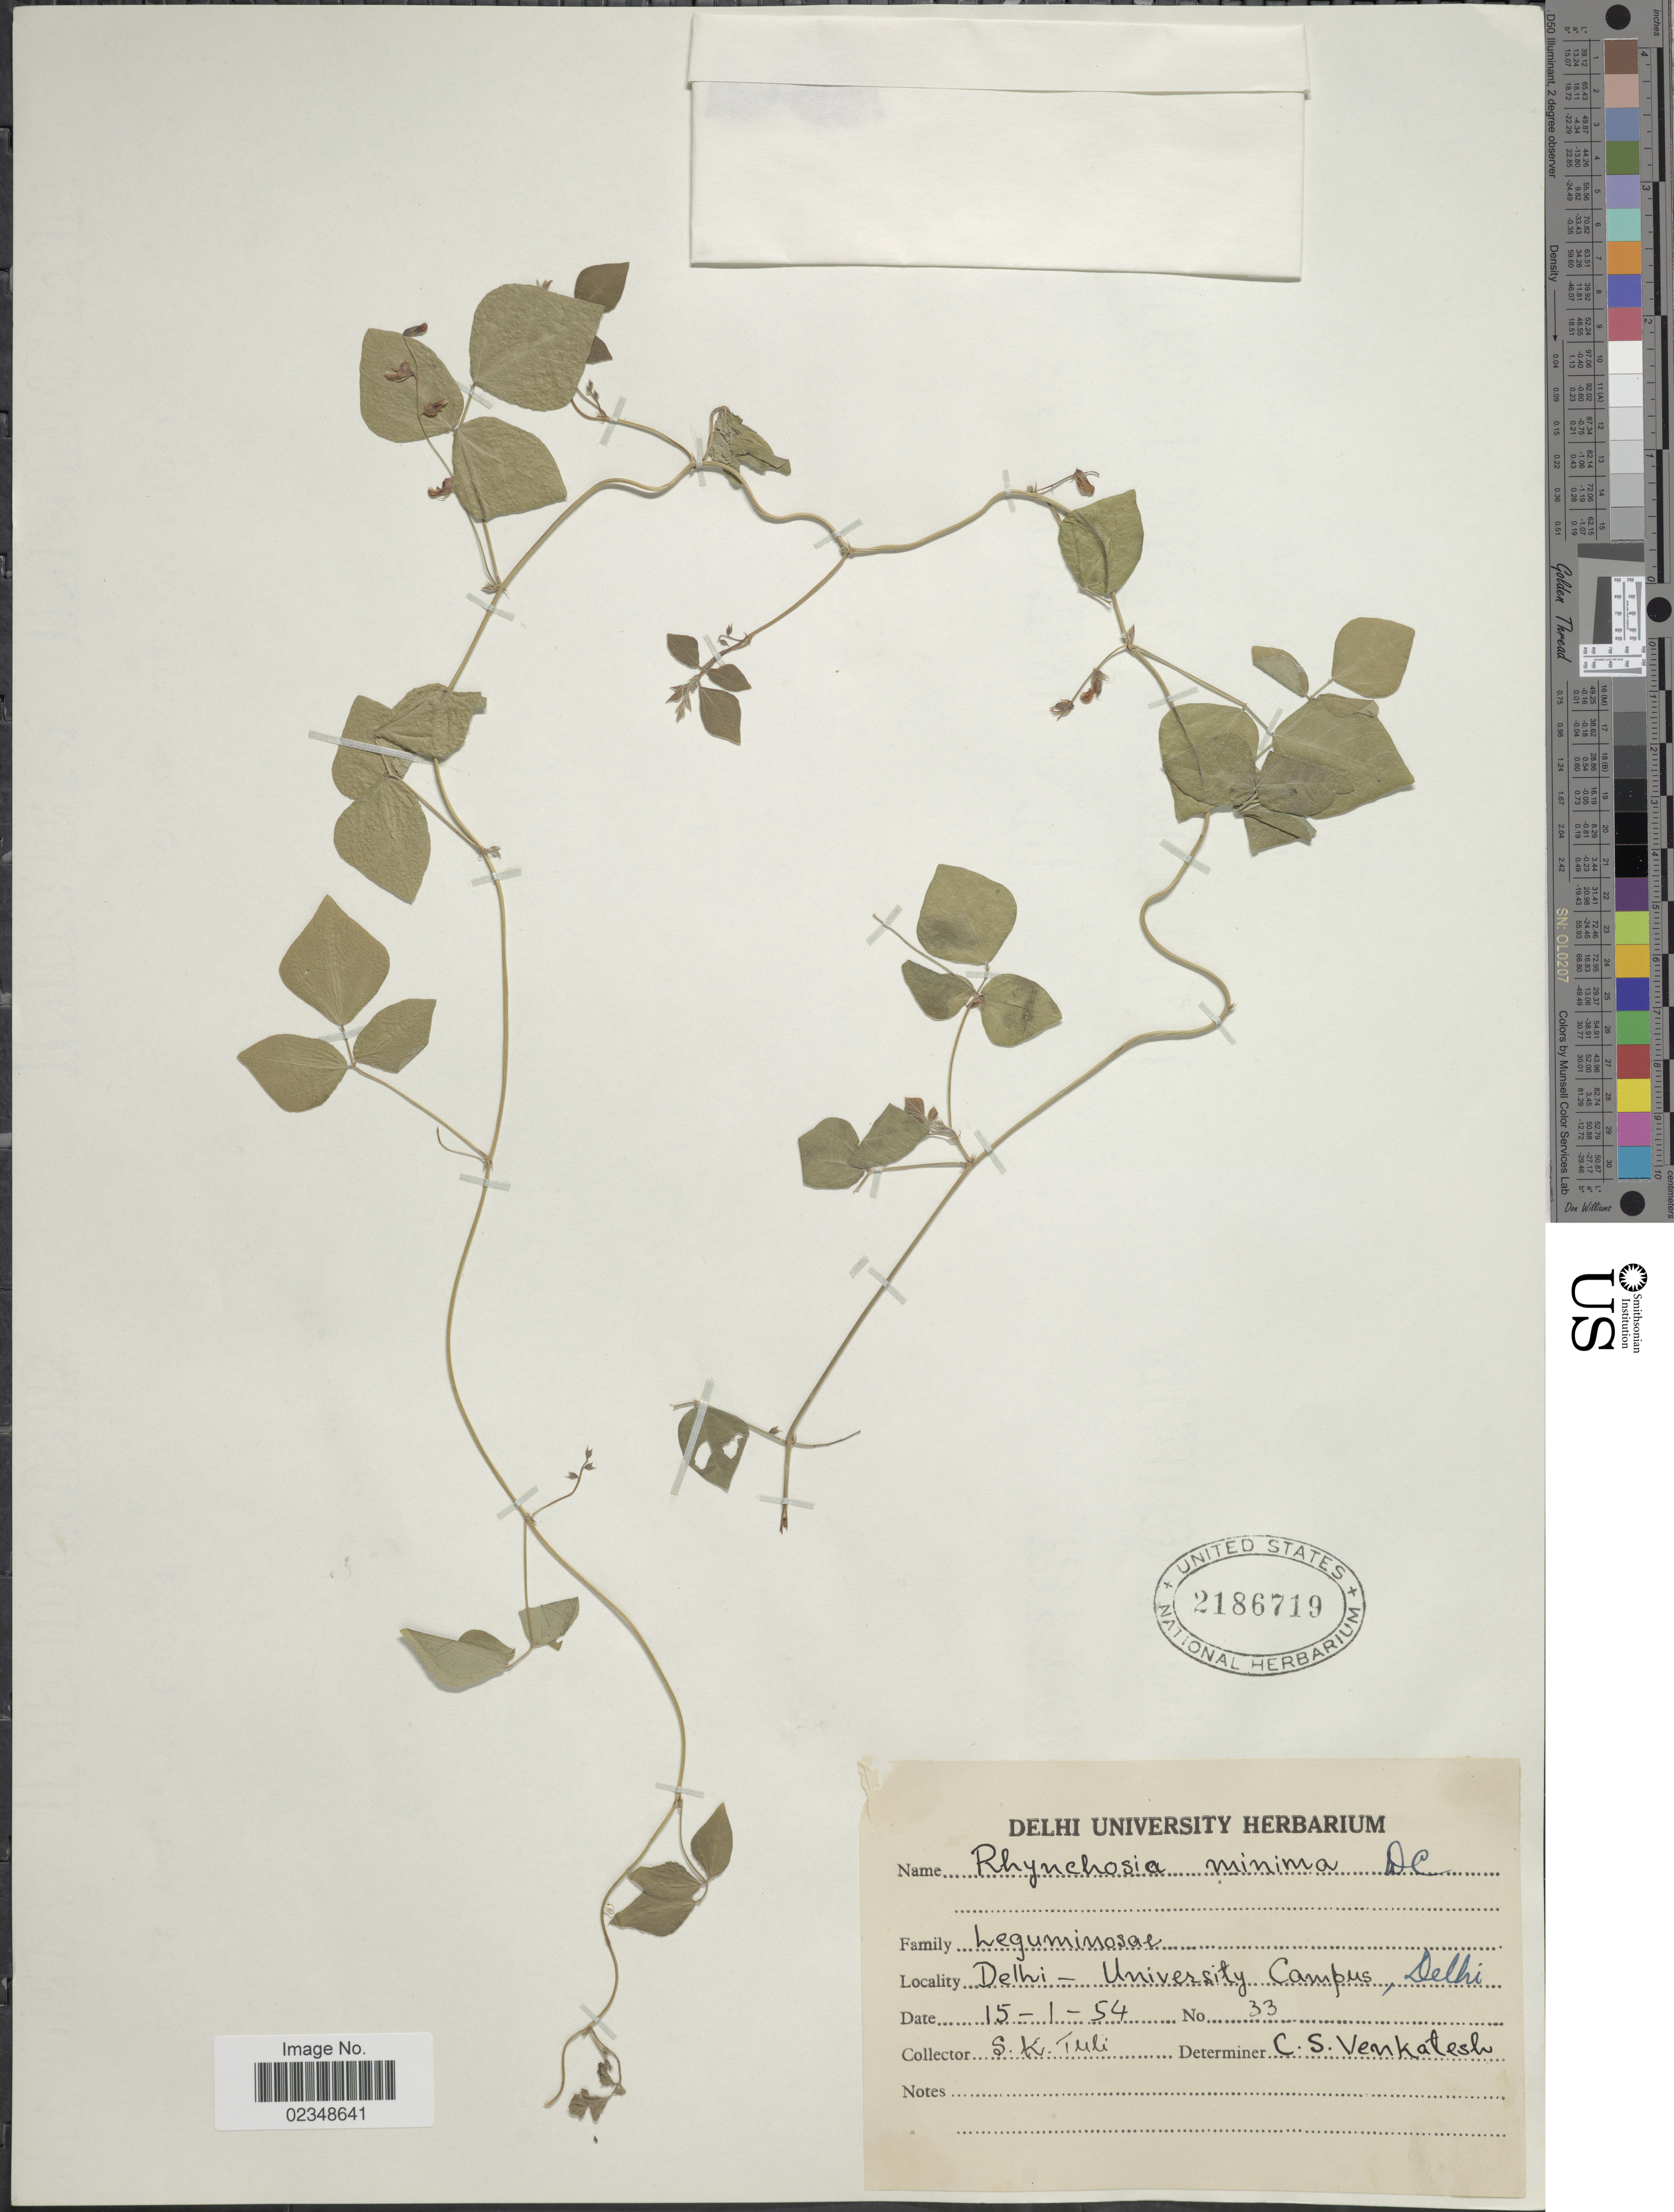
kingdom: Plantae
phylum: Tracheophyta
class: Magnoliopsida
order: Fabales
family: Fabaceae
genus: Rhynchosia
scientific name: Rhynchosia minima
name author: (L.) DC.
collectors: S. Tuli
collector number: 33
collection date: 1954-01-15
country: India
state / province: Delhi, Capital Territory of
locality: Delhi - University Campus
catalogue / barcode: US 2186719